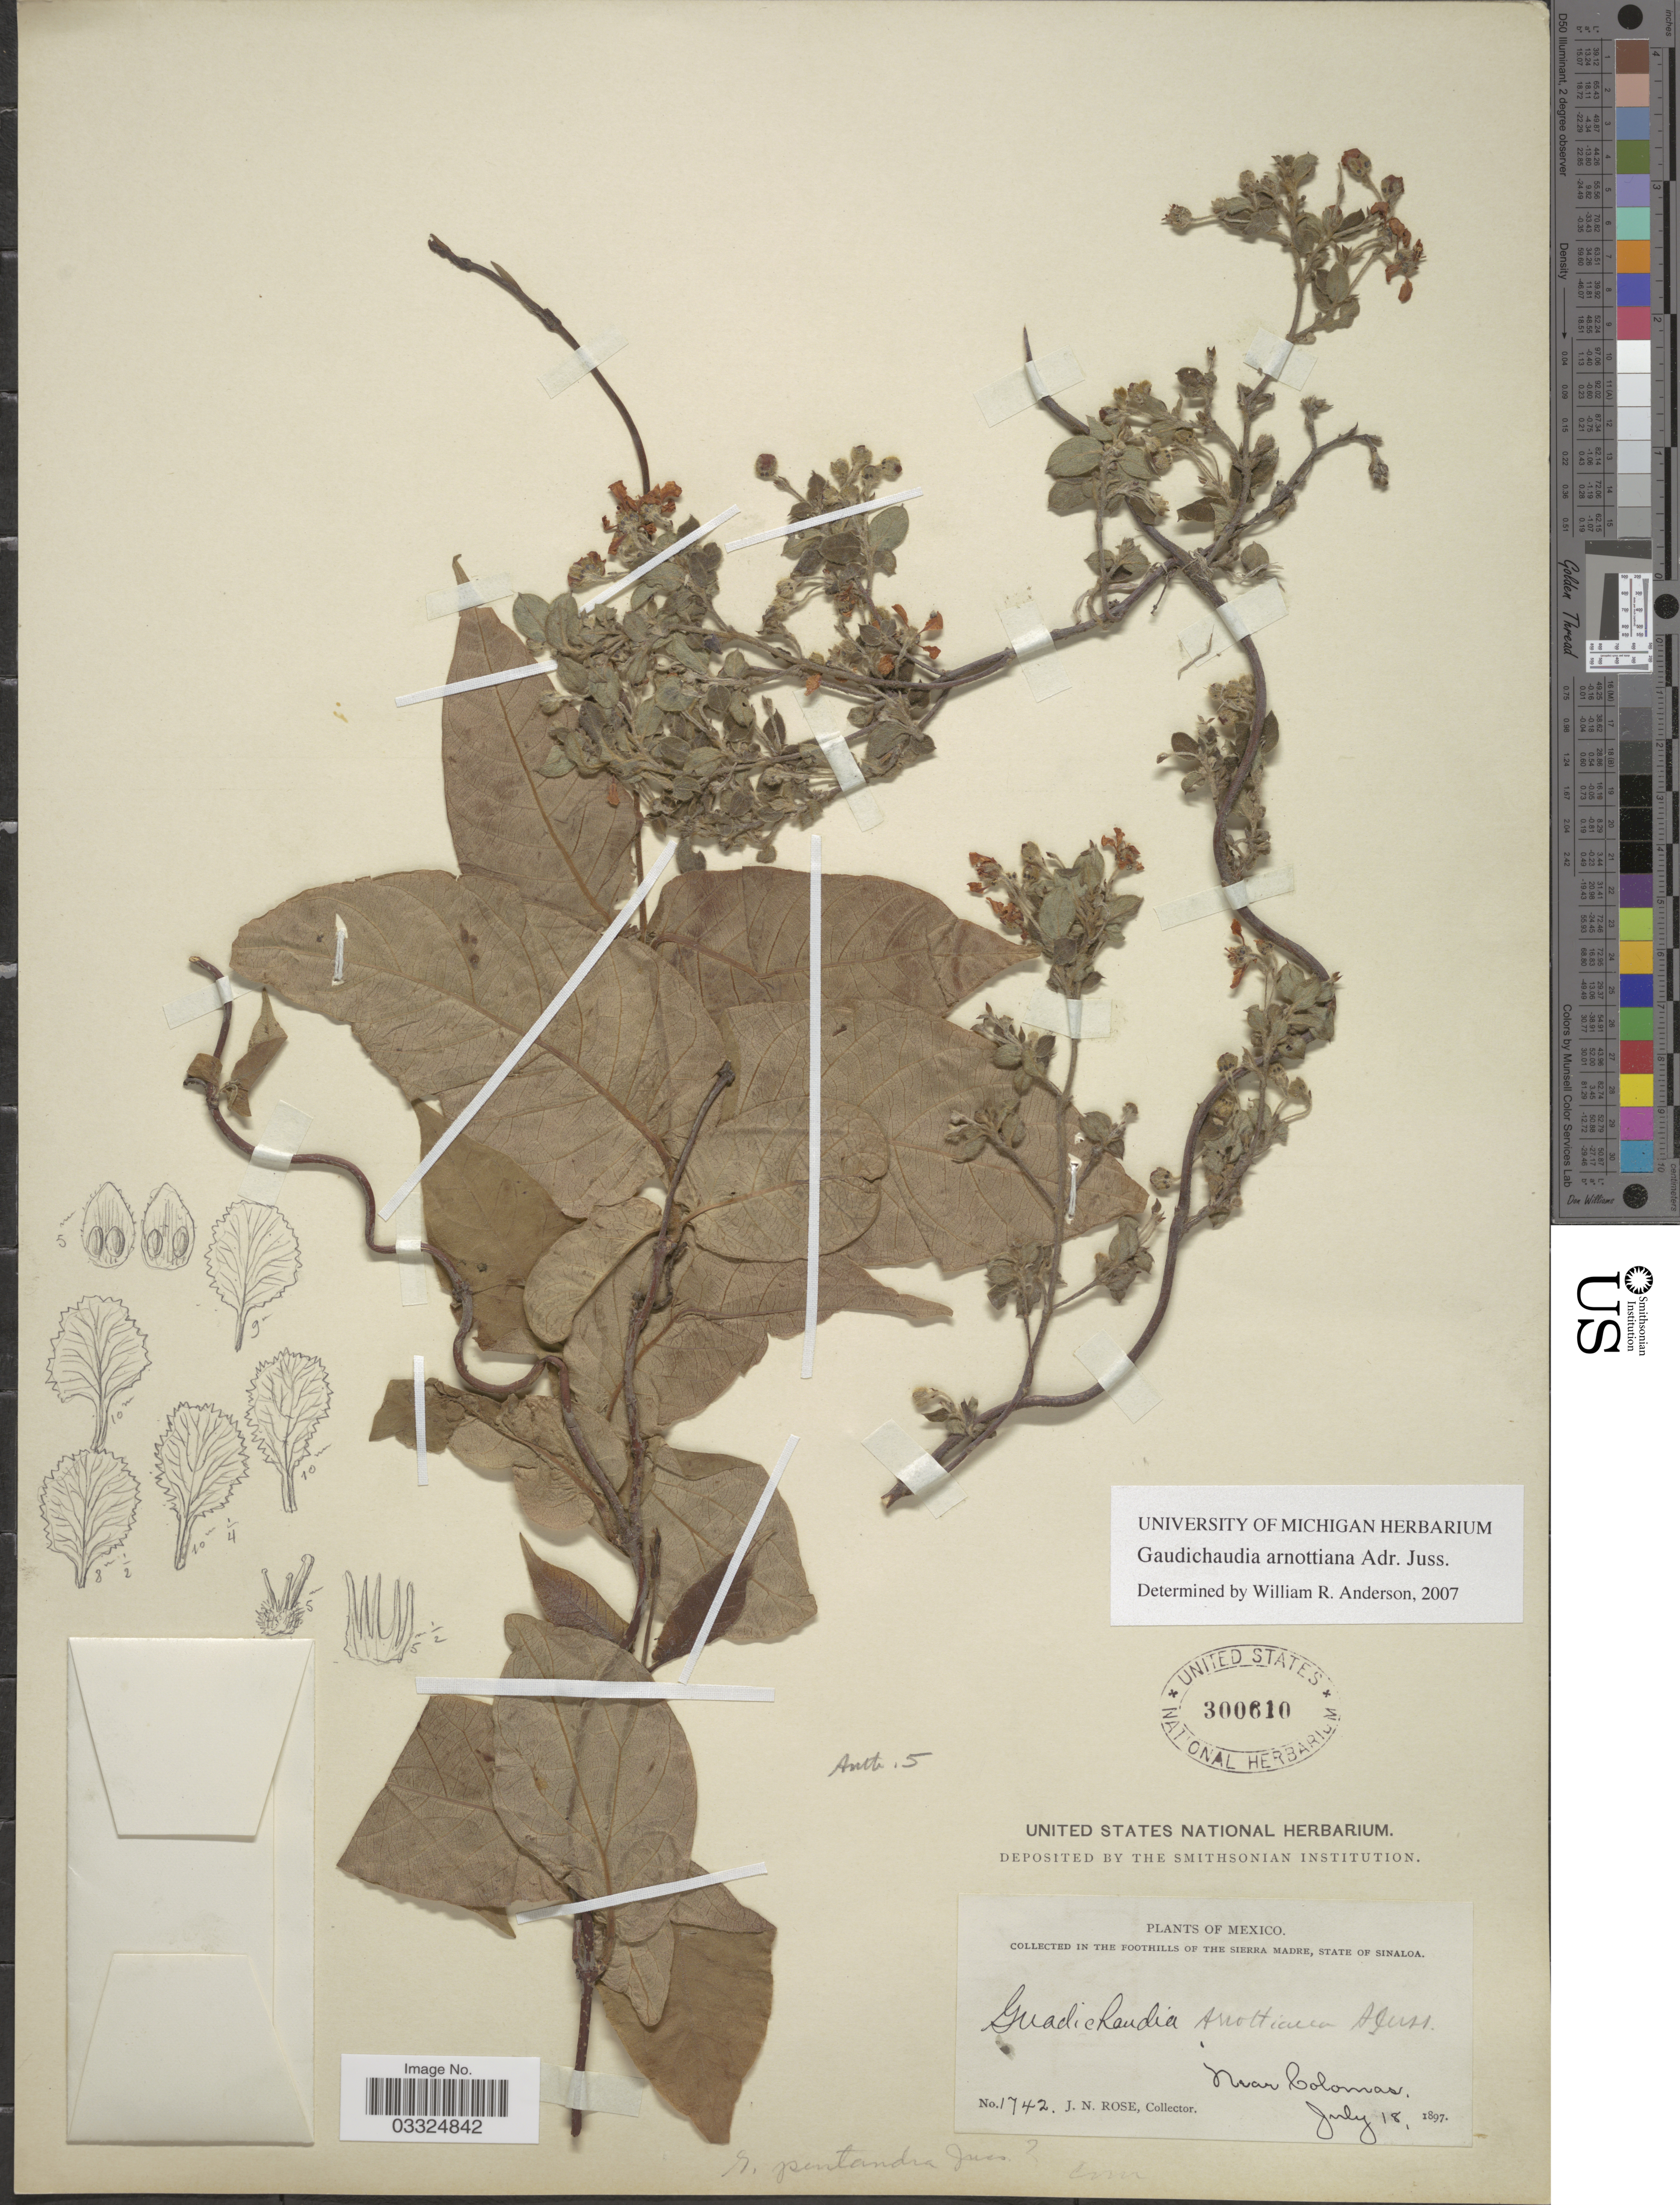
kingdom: Plantae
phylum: Tracheophyta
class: Magnoliopsida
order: Malpighiales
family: Malpighiaceae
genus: Gaudichaudia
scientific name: Gaudichaudia arnottiana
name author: A. Juss.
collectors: J. N. Rose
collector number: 1742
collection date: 1897-07-18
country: Mexico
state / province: Sinaloa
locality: In the foothills of the Sierra Madre. Near Colomas.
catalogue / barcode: US 300610